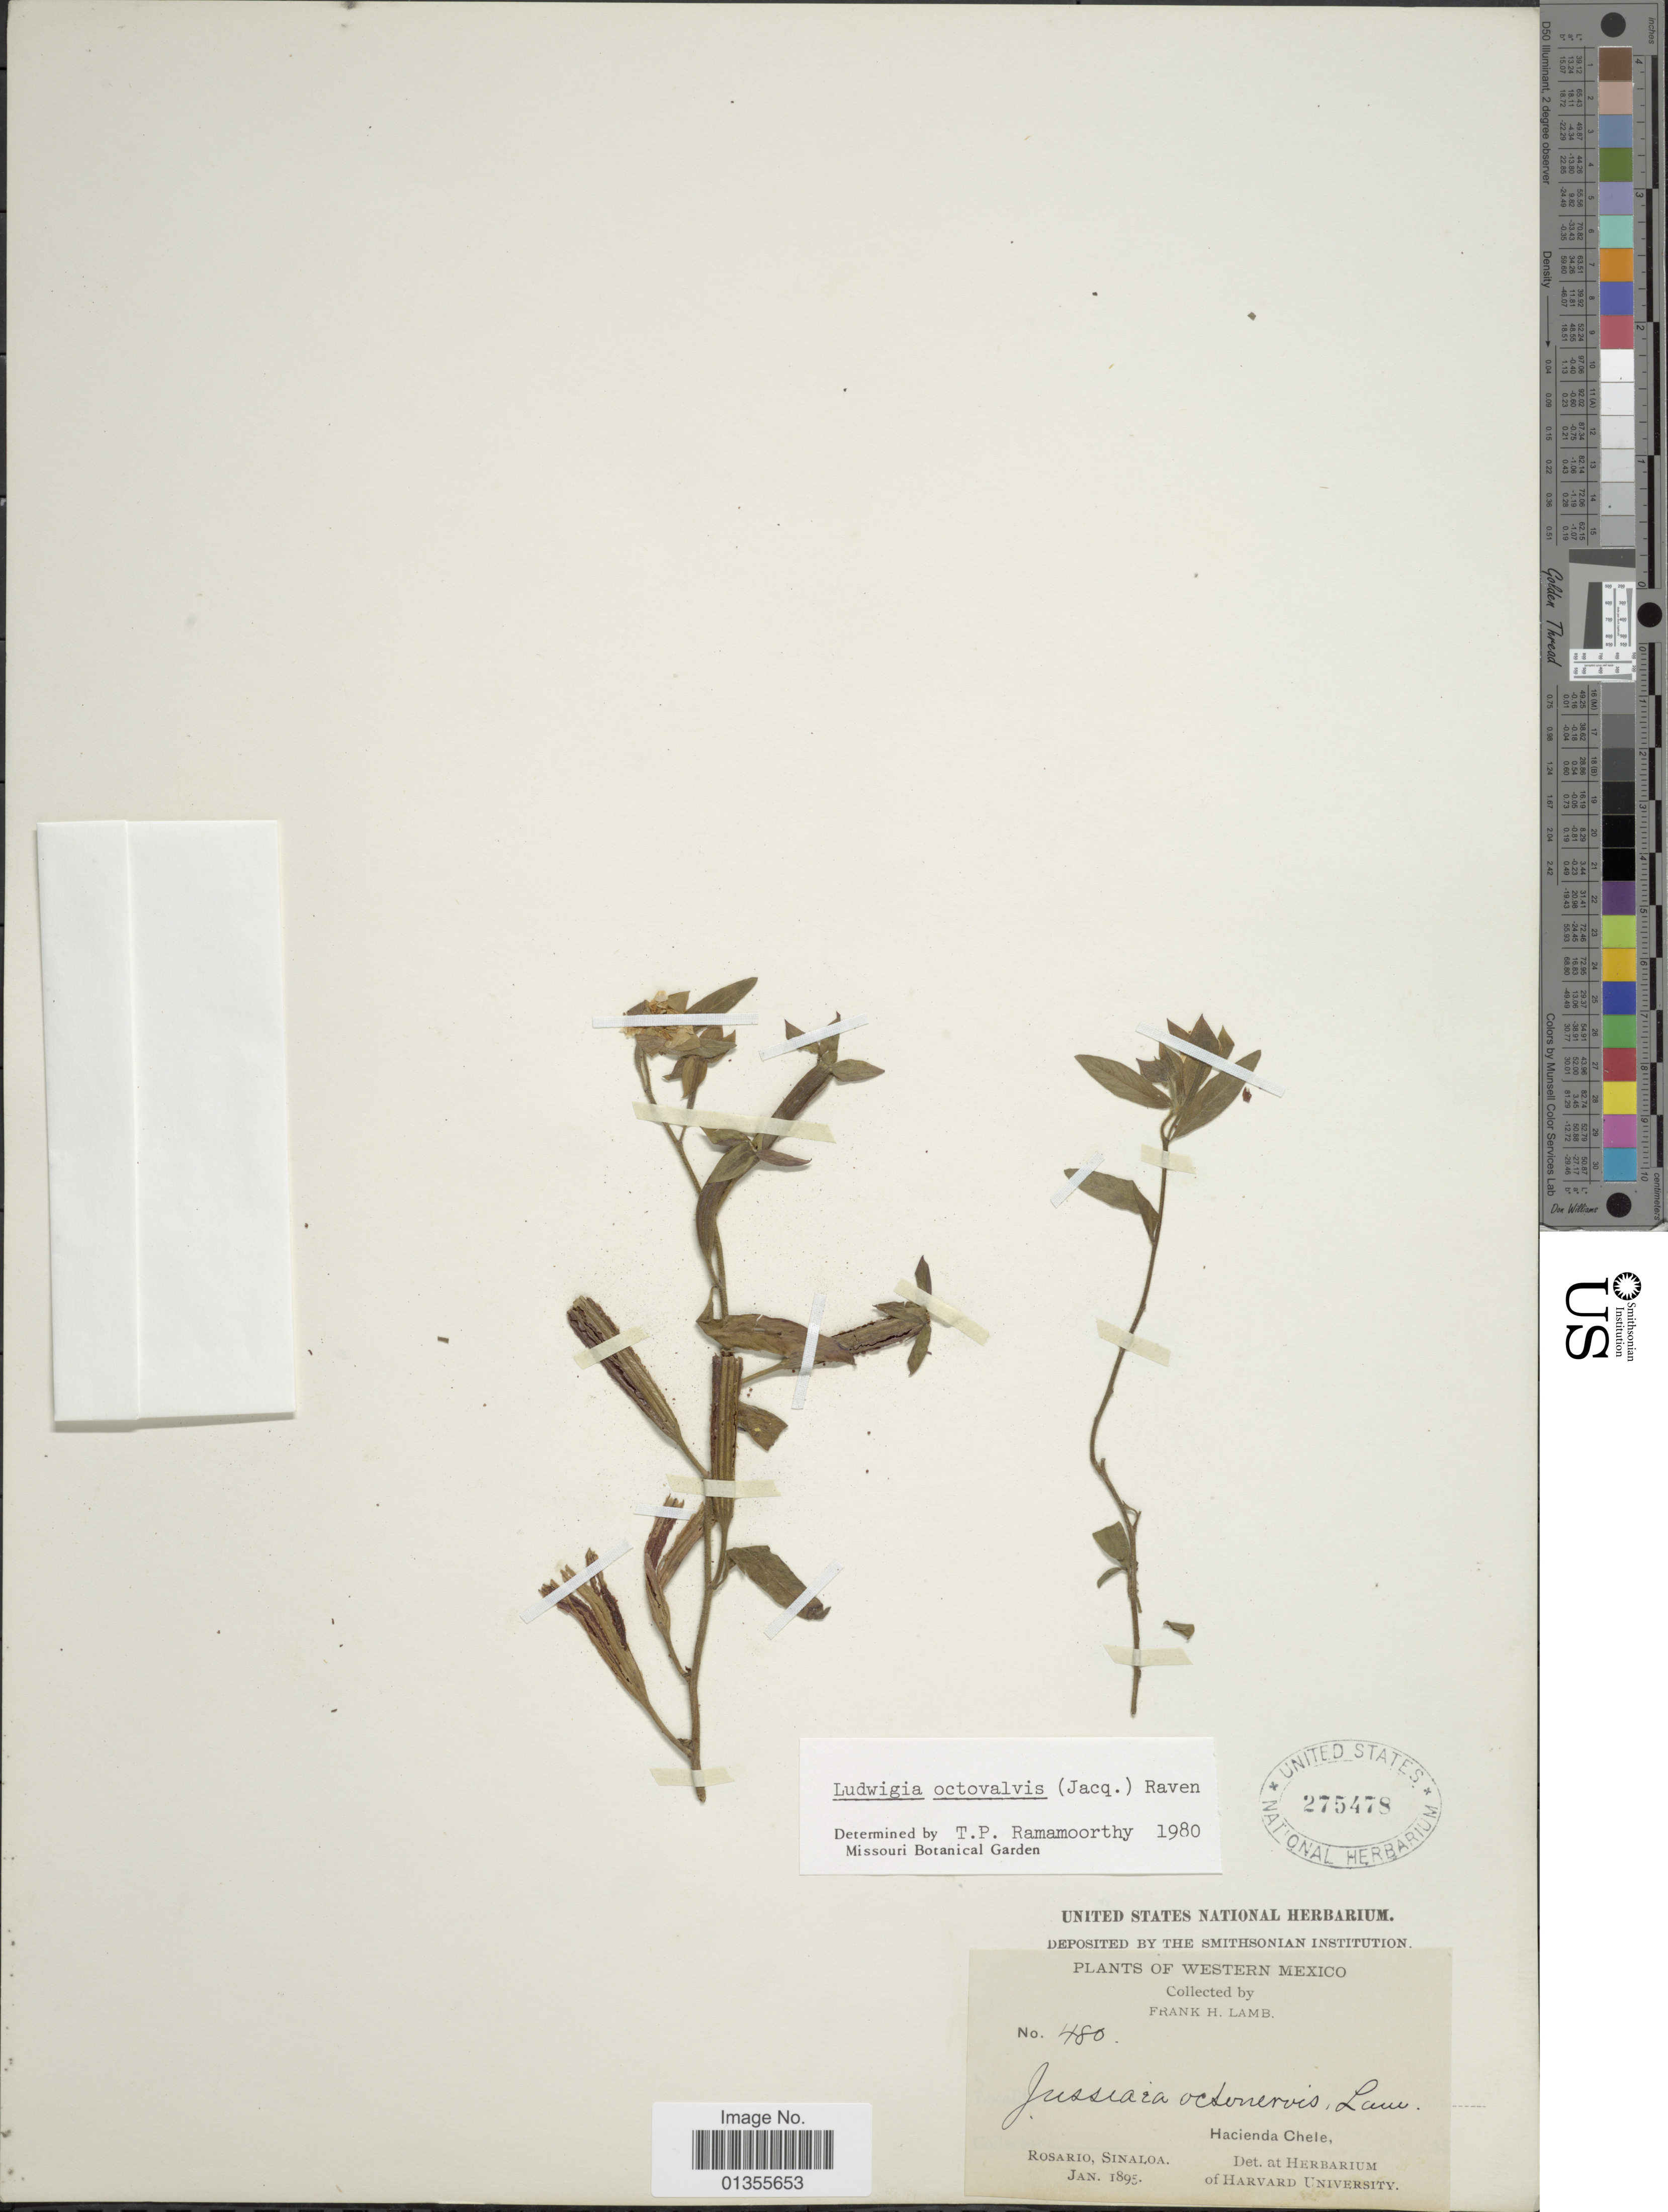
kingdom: Plantae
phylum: Tracheophyta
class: Magnoliopsida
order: Myrtales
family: Onagraceae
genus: Ludwigia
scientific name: Ludwigia octovalvis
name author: (Jacq.) P.H. Raven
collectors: F. H. Lamb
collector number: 480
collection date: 1895-01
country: Mexico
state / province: Sinaloa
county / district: Rosario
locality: Hacienda Chele.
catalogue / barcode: US 275478